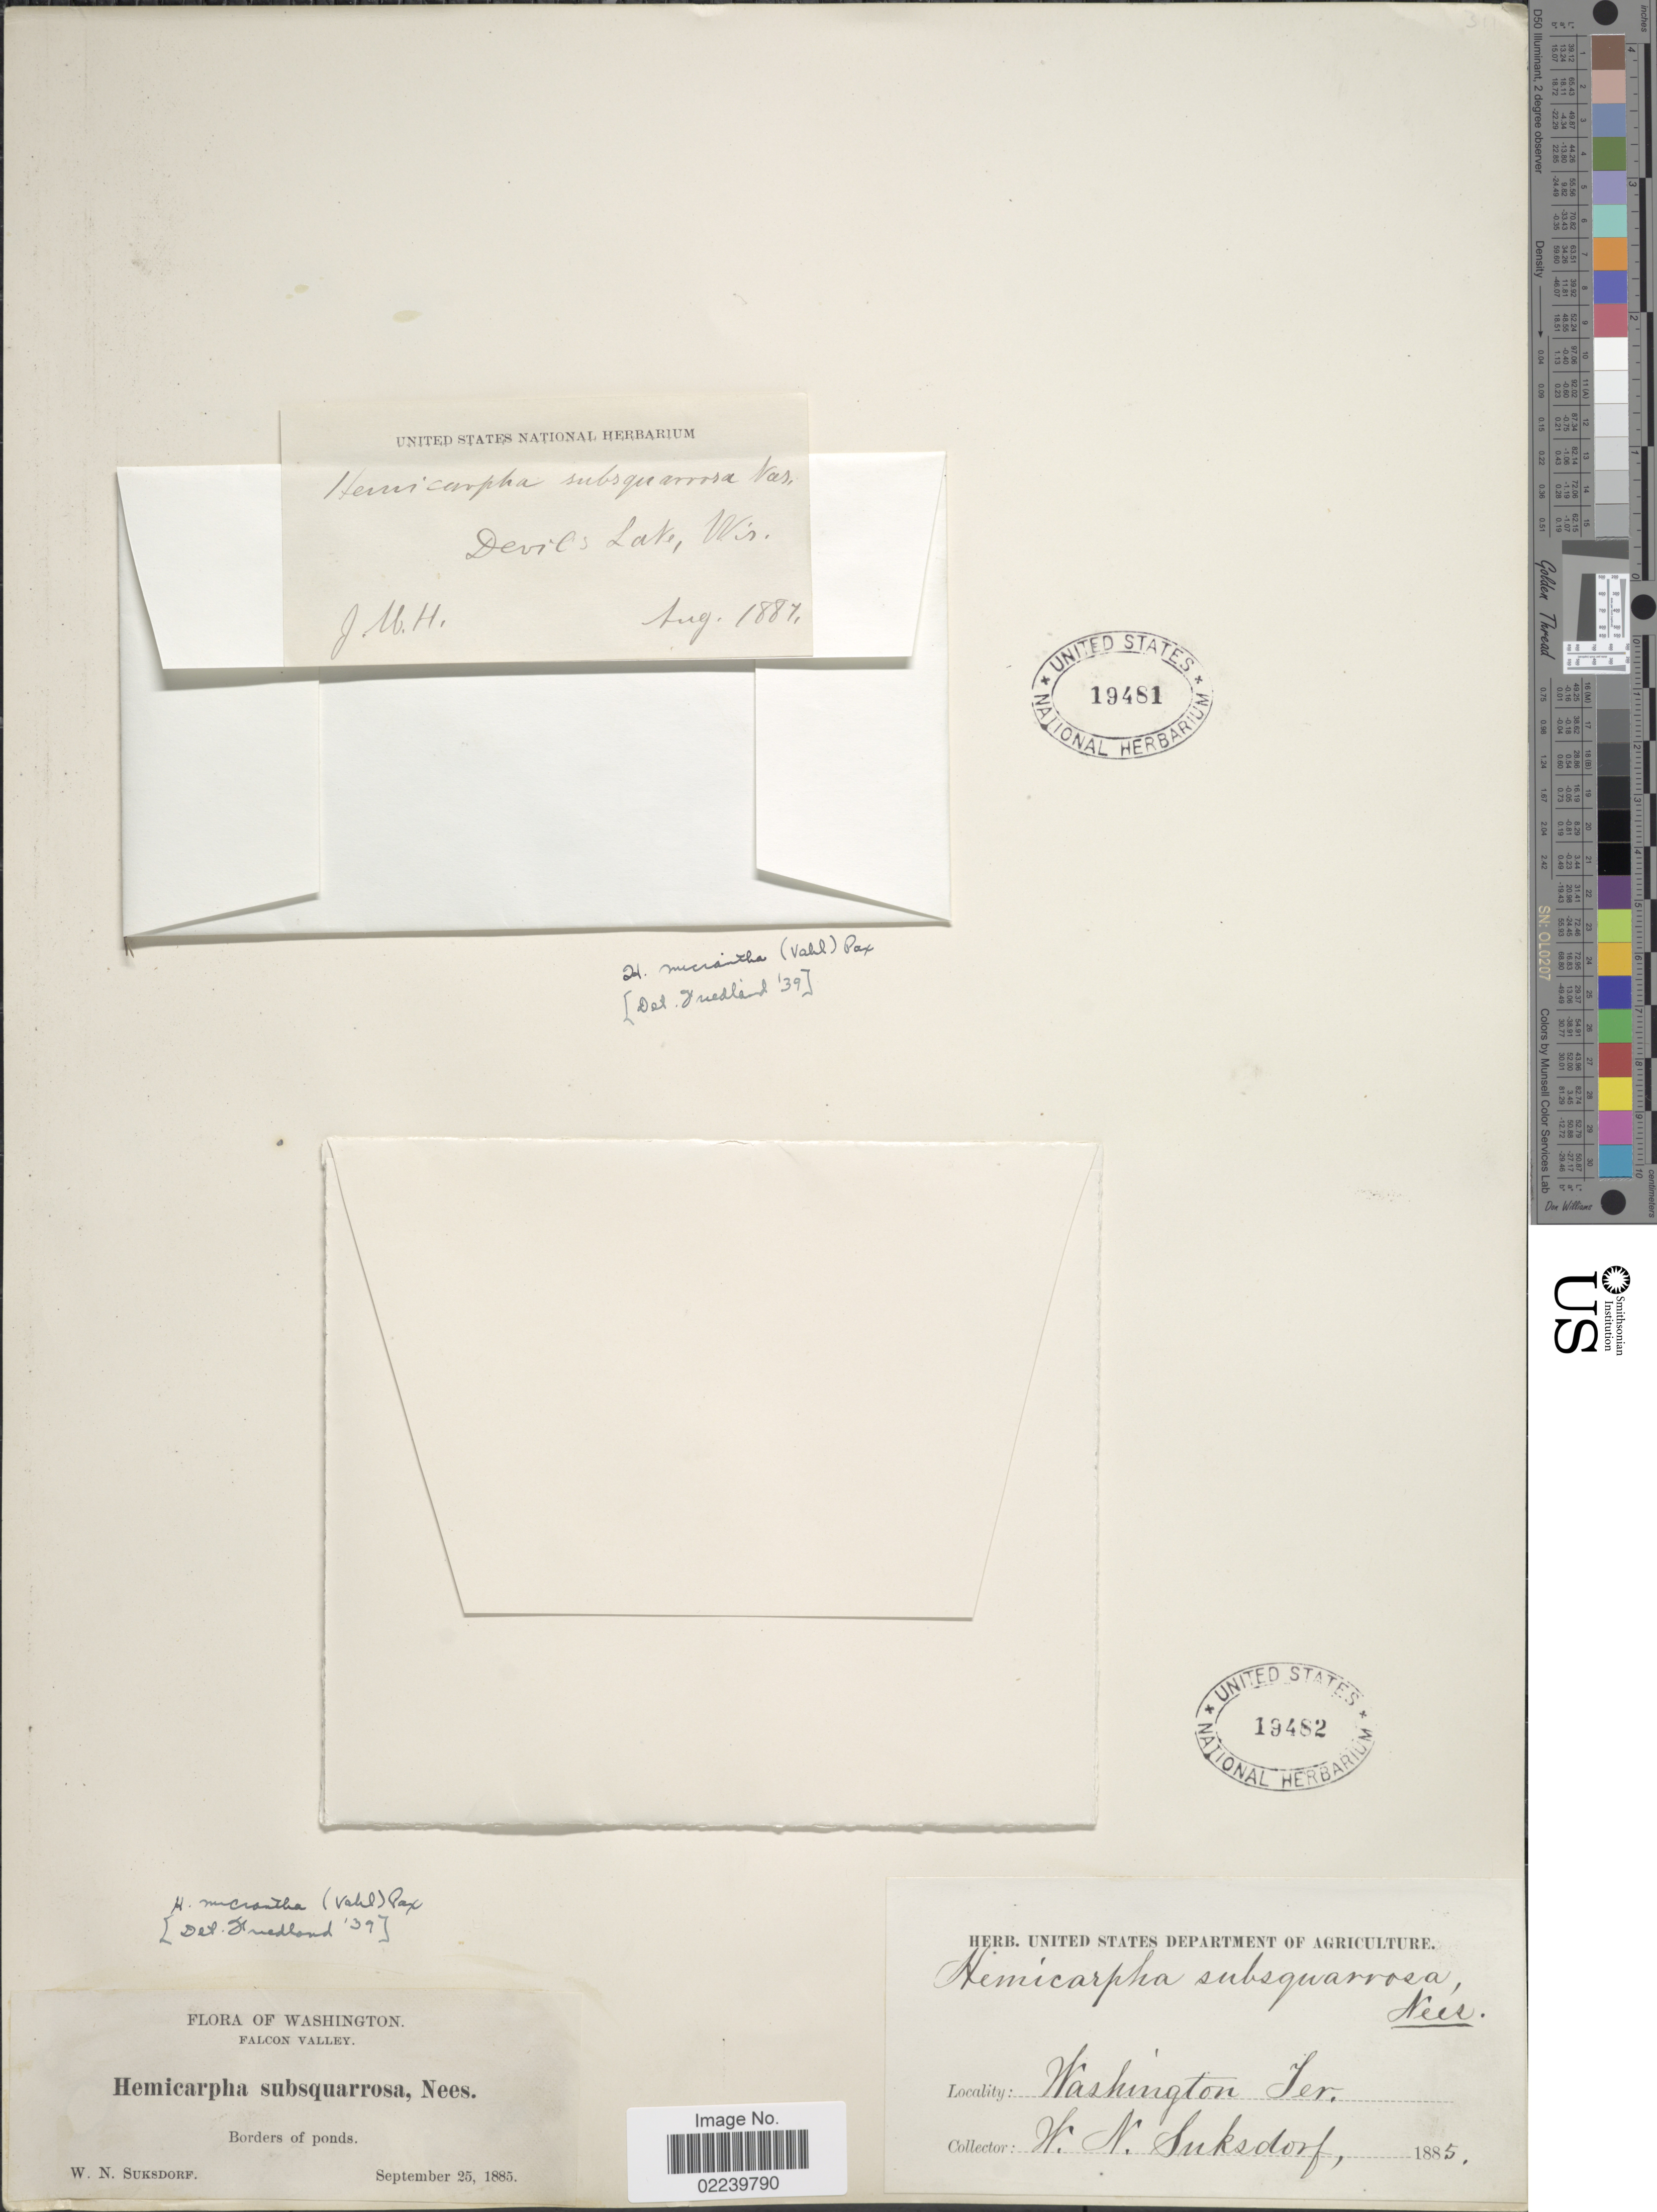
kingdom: Plantae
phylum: Tracheophyta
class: Liliopsida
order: Poales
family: Cyperaceae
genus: Cyperus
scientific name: Cyperus subsquarrosus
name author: (Muhl.) Bauters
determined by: Strong, M. T., (US), Smithsonian Institution - National Museum of Natural History (UNITED STATES)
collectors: W. N. Suksdorf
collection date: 1885-09-25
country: United States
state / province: Washington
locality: Falcon Valley, Borders of ponds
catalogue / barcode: US 19482